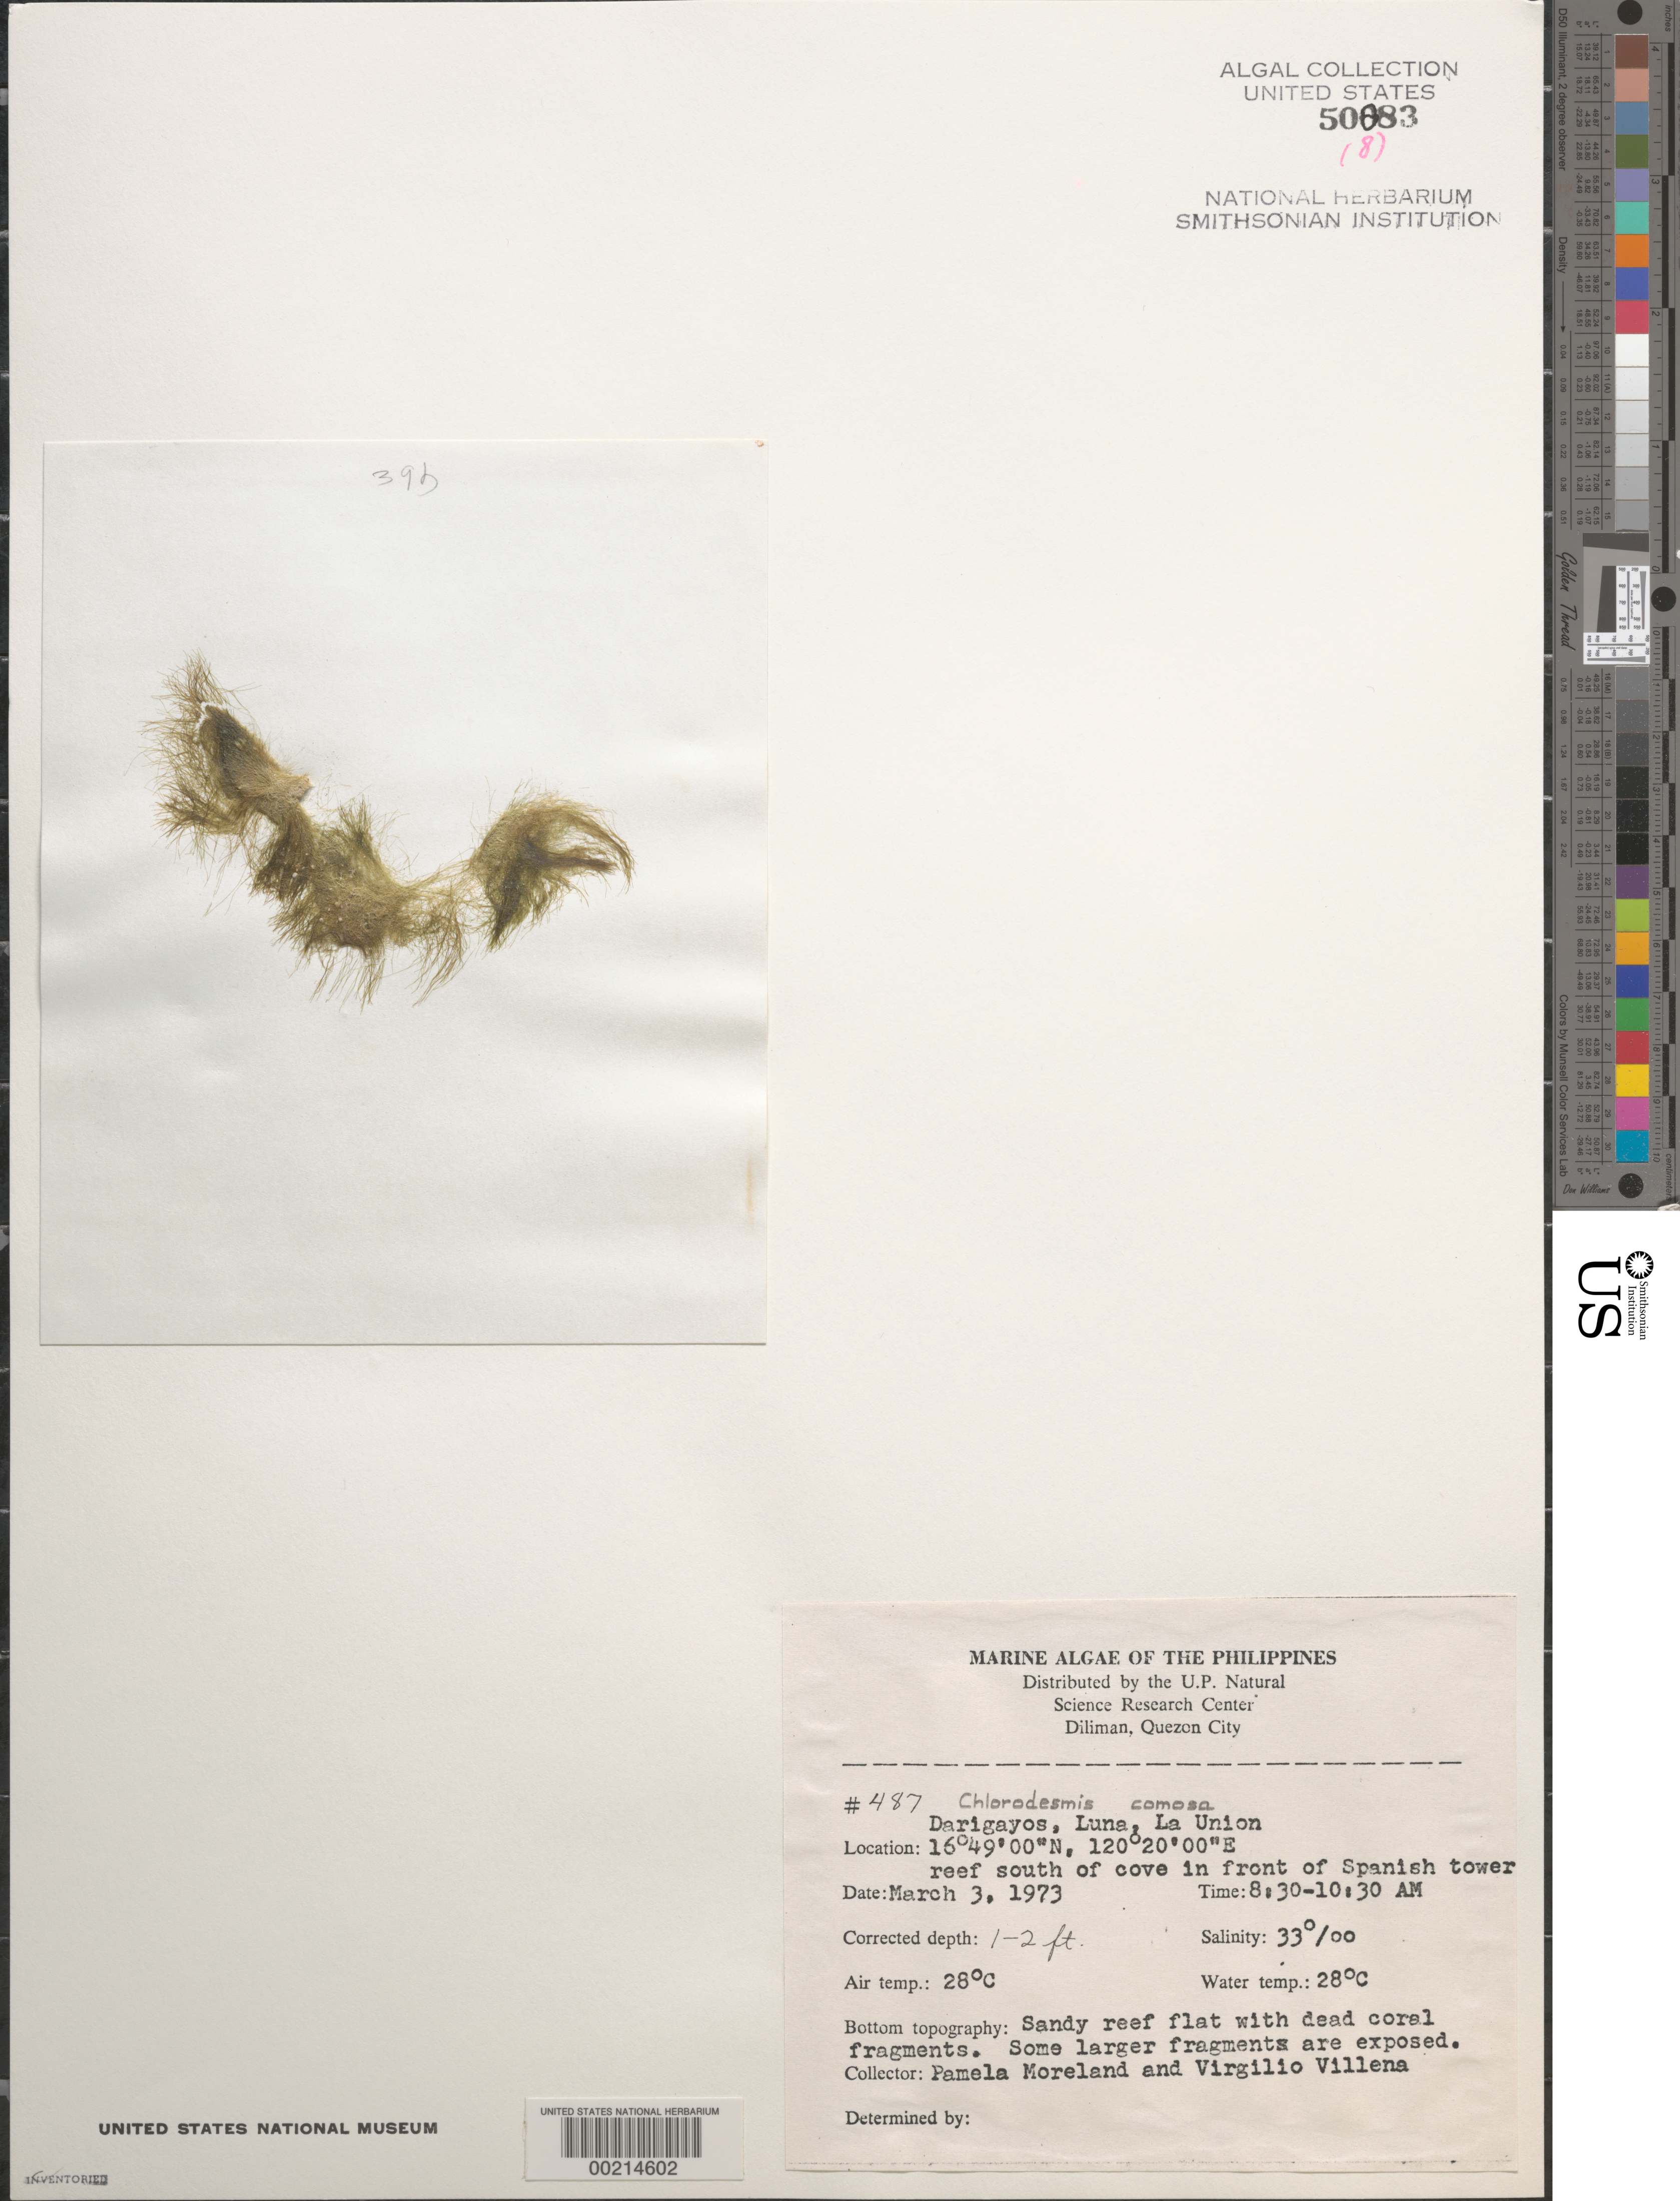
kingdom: Plantae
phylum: Chlorophyta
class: Ulvophyceae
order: Bryopsidales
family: Udoteaceae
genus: Chlorodesmis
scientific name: Chlorodesmis fastigiata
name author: (C. Agardh) S.C. Ducker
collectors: P. Moreland & V. Villena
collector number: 487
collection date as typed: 03 Mar 1973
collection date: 1973-03-03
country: Philippines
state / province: Ilocos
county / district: La Union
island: Luzon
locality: Darigayos, Luna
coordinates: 16 49' 00" N, 120 20' 00" E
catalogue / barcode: US 50883